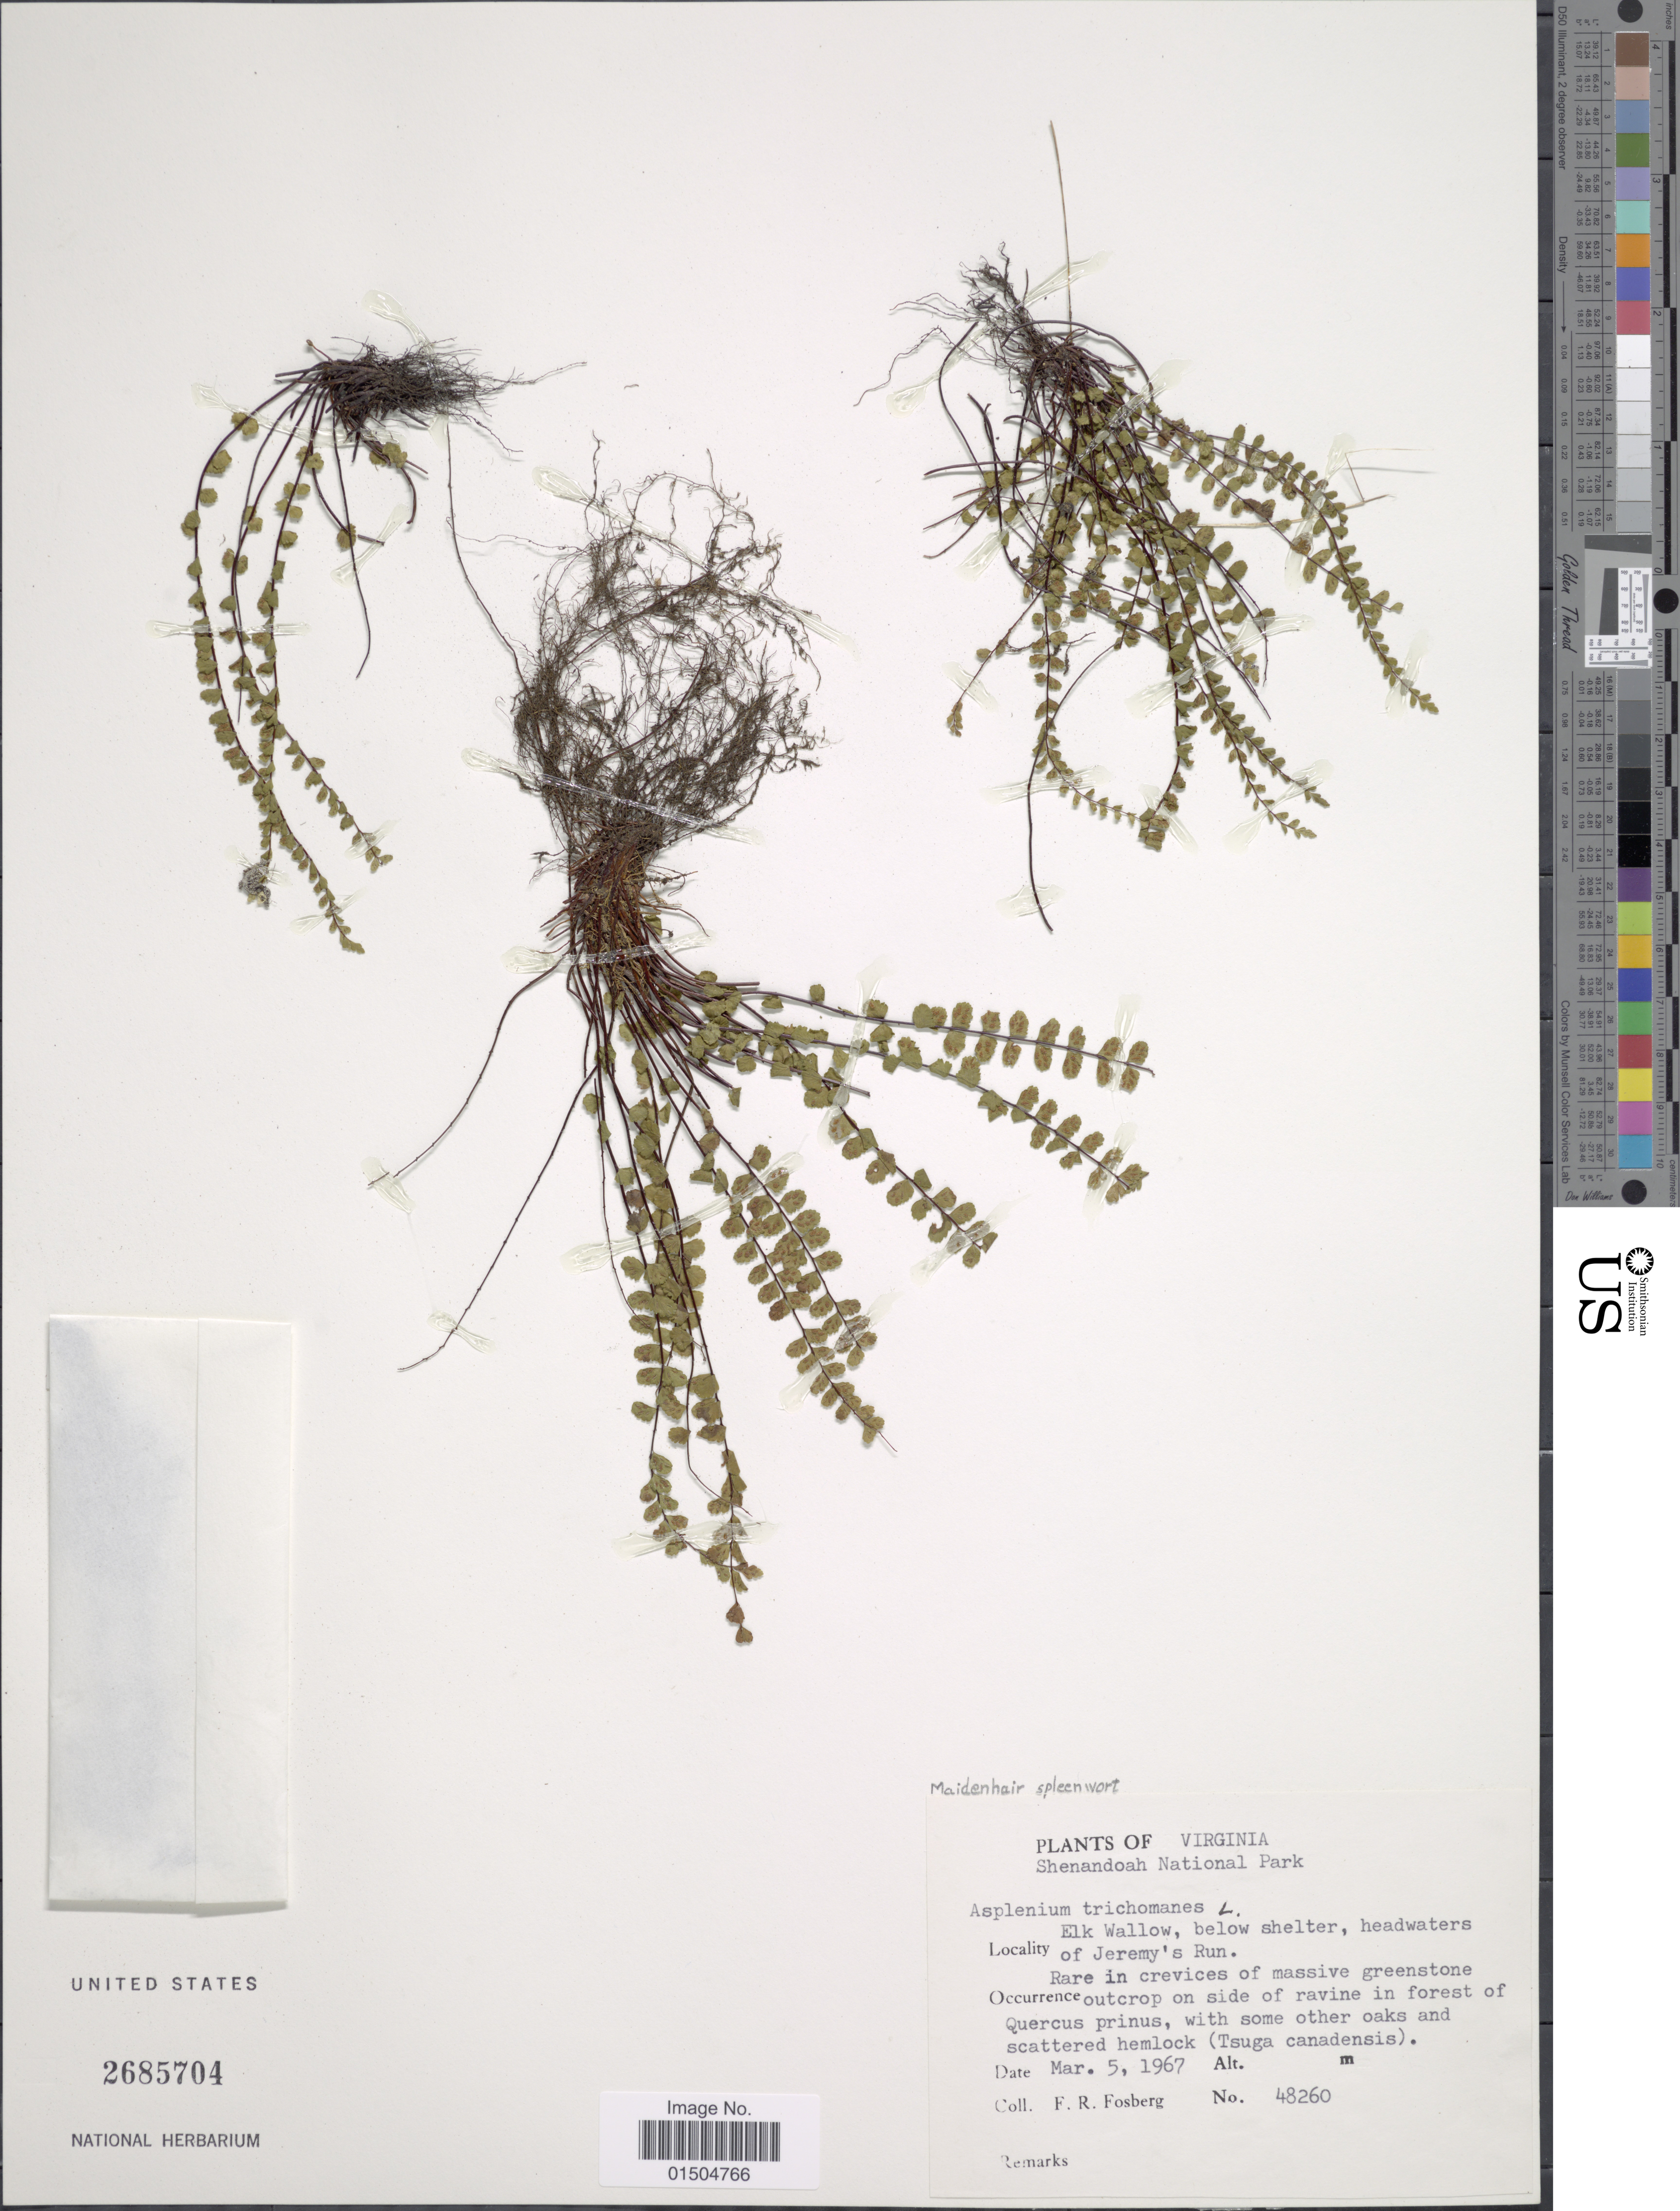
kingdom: Plantae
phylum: Tracheophyta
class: Polypodiopsida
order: Polypodiales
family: Aspleniaceae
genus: Asplenium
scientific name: Asplenium trichomanes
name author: L.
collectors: F. R. Fosberg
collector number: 48260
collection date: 1967-03-05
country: United States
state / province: Virginia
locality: Shenandoah National Park. Elk Wallow, below shelter, headwaters of Jeremy's Run.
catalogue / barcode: US 2685704